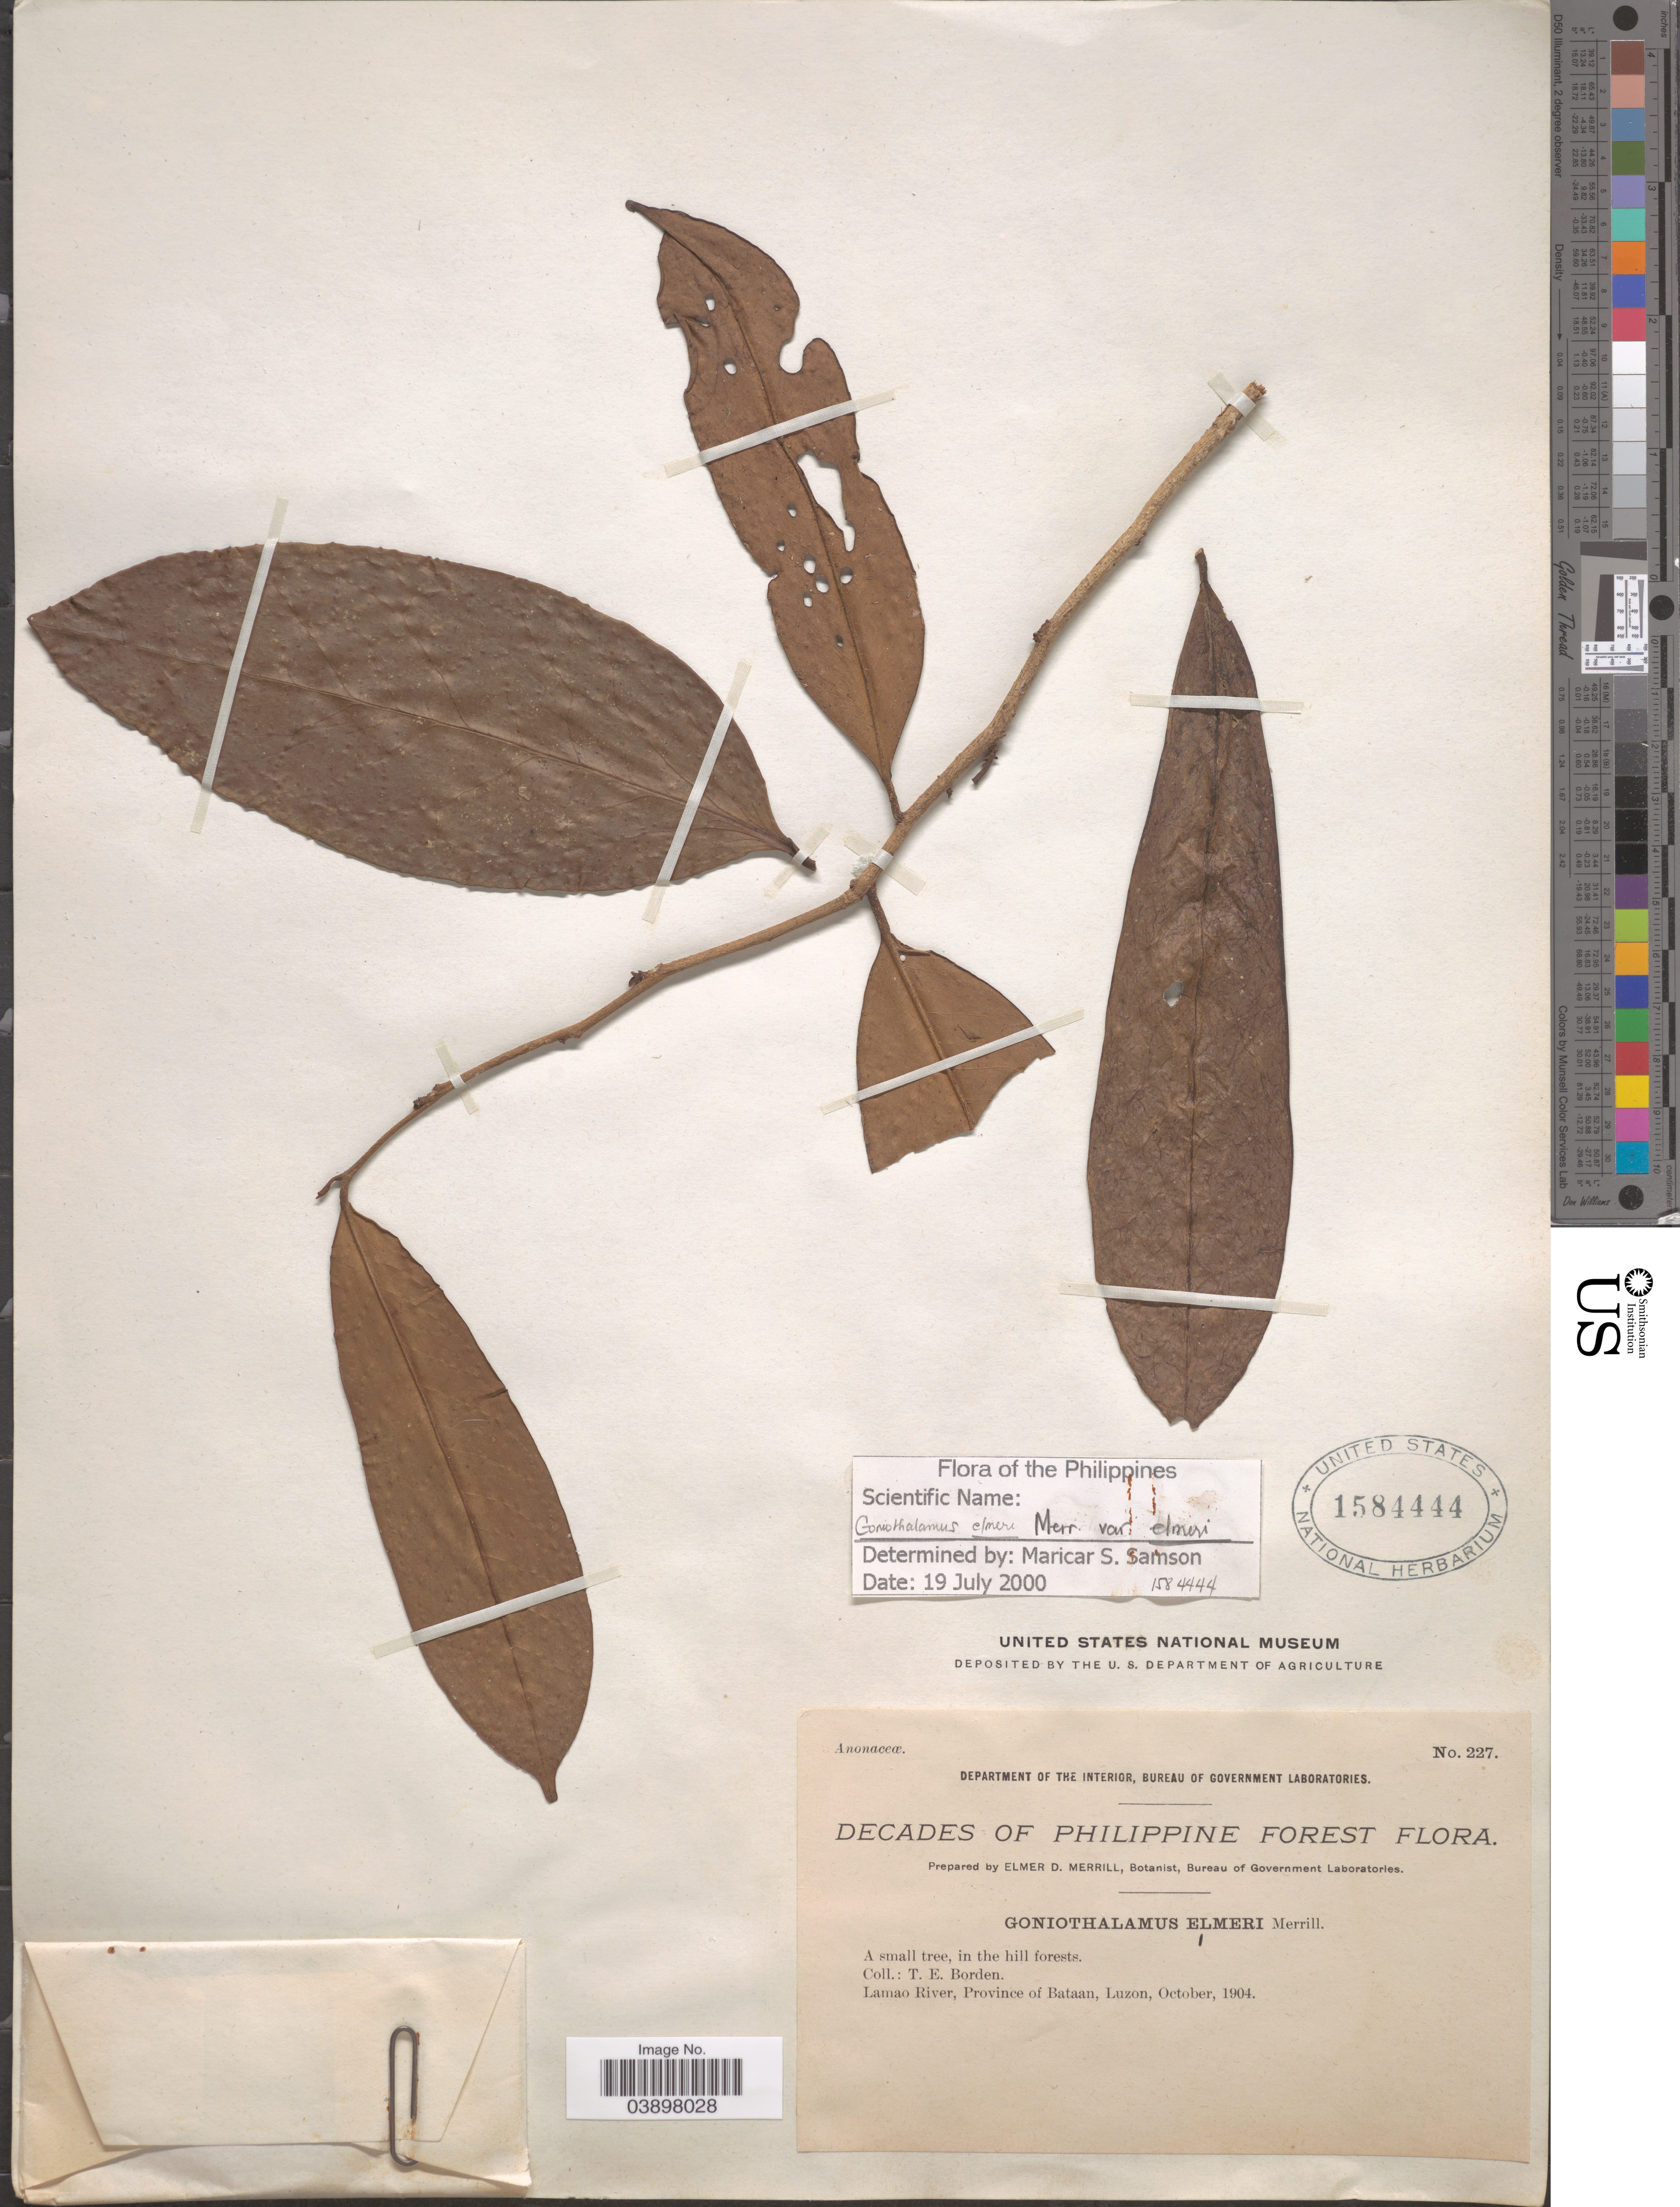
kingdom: Plantae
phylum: Tracheophyta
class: Magnoliopsida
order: Magnoliales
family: Annonaceae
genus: Goniothalamus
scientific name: Goniothalamus elmeri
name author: Merr.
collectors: T. E. Borden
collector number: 227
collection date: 1904-10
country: Philippines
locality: Lamao River, Province of Bataan, Luzon.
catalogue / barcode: US 1584444